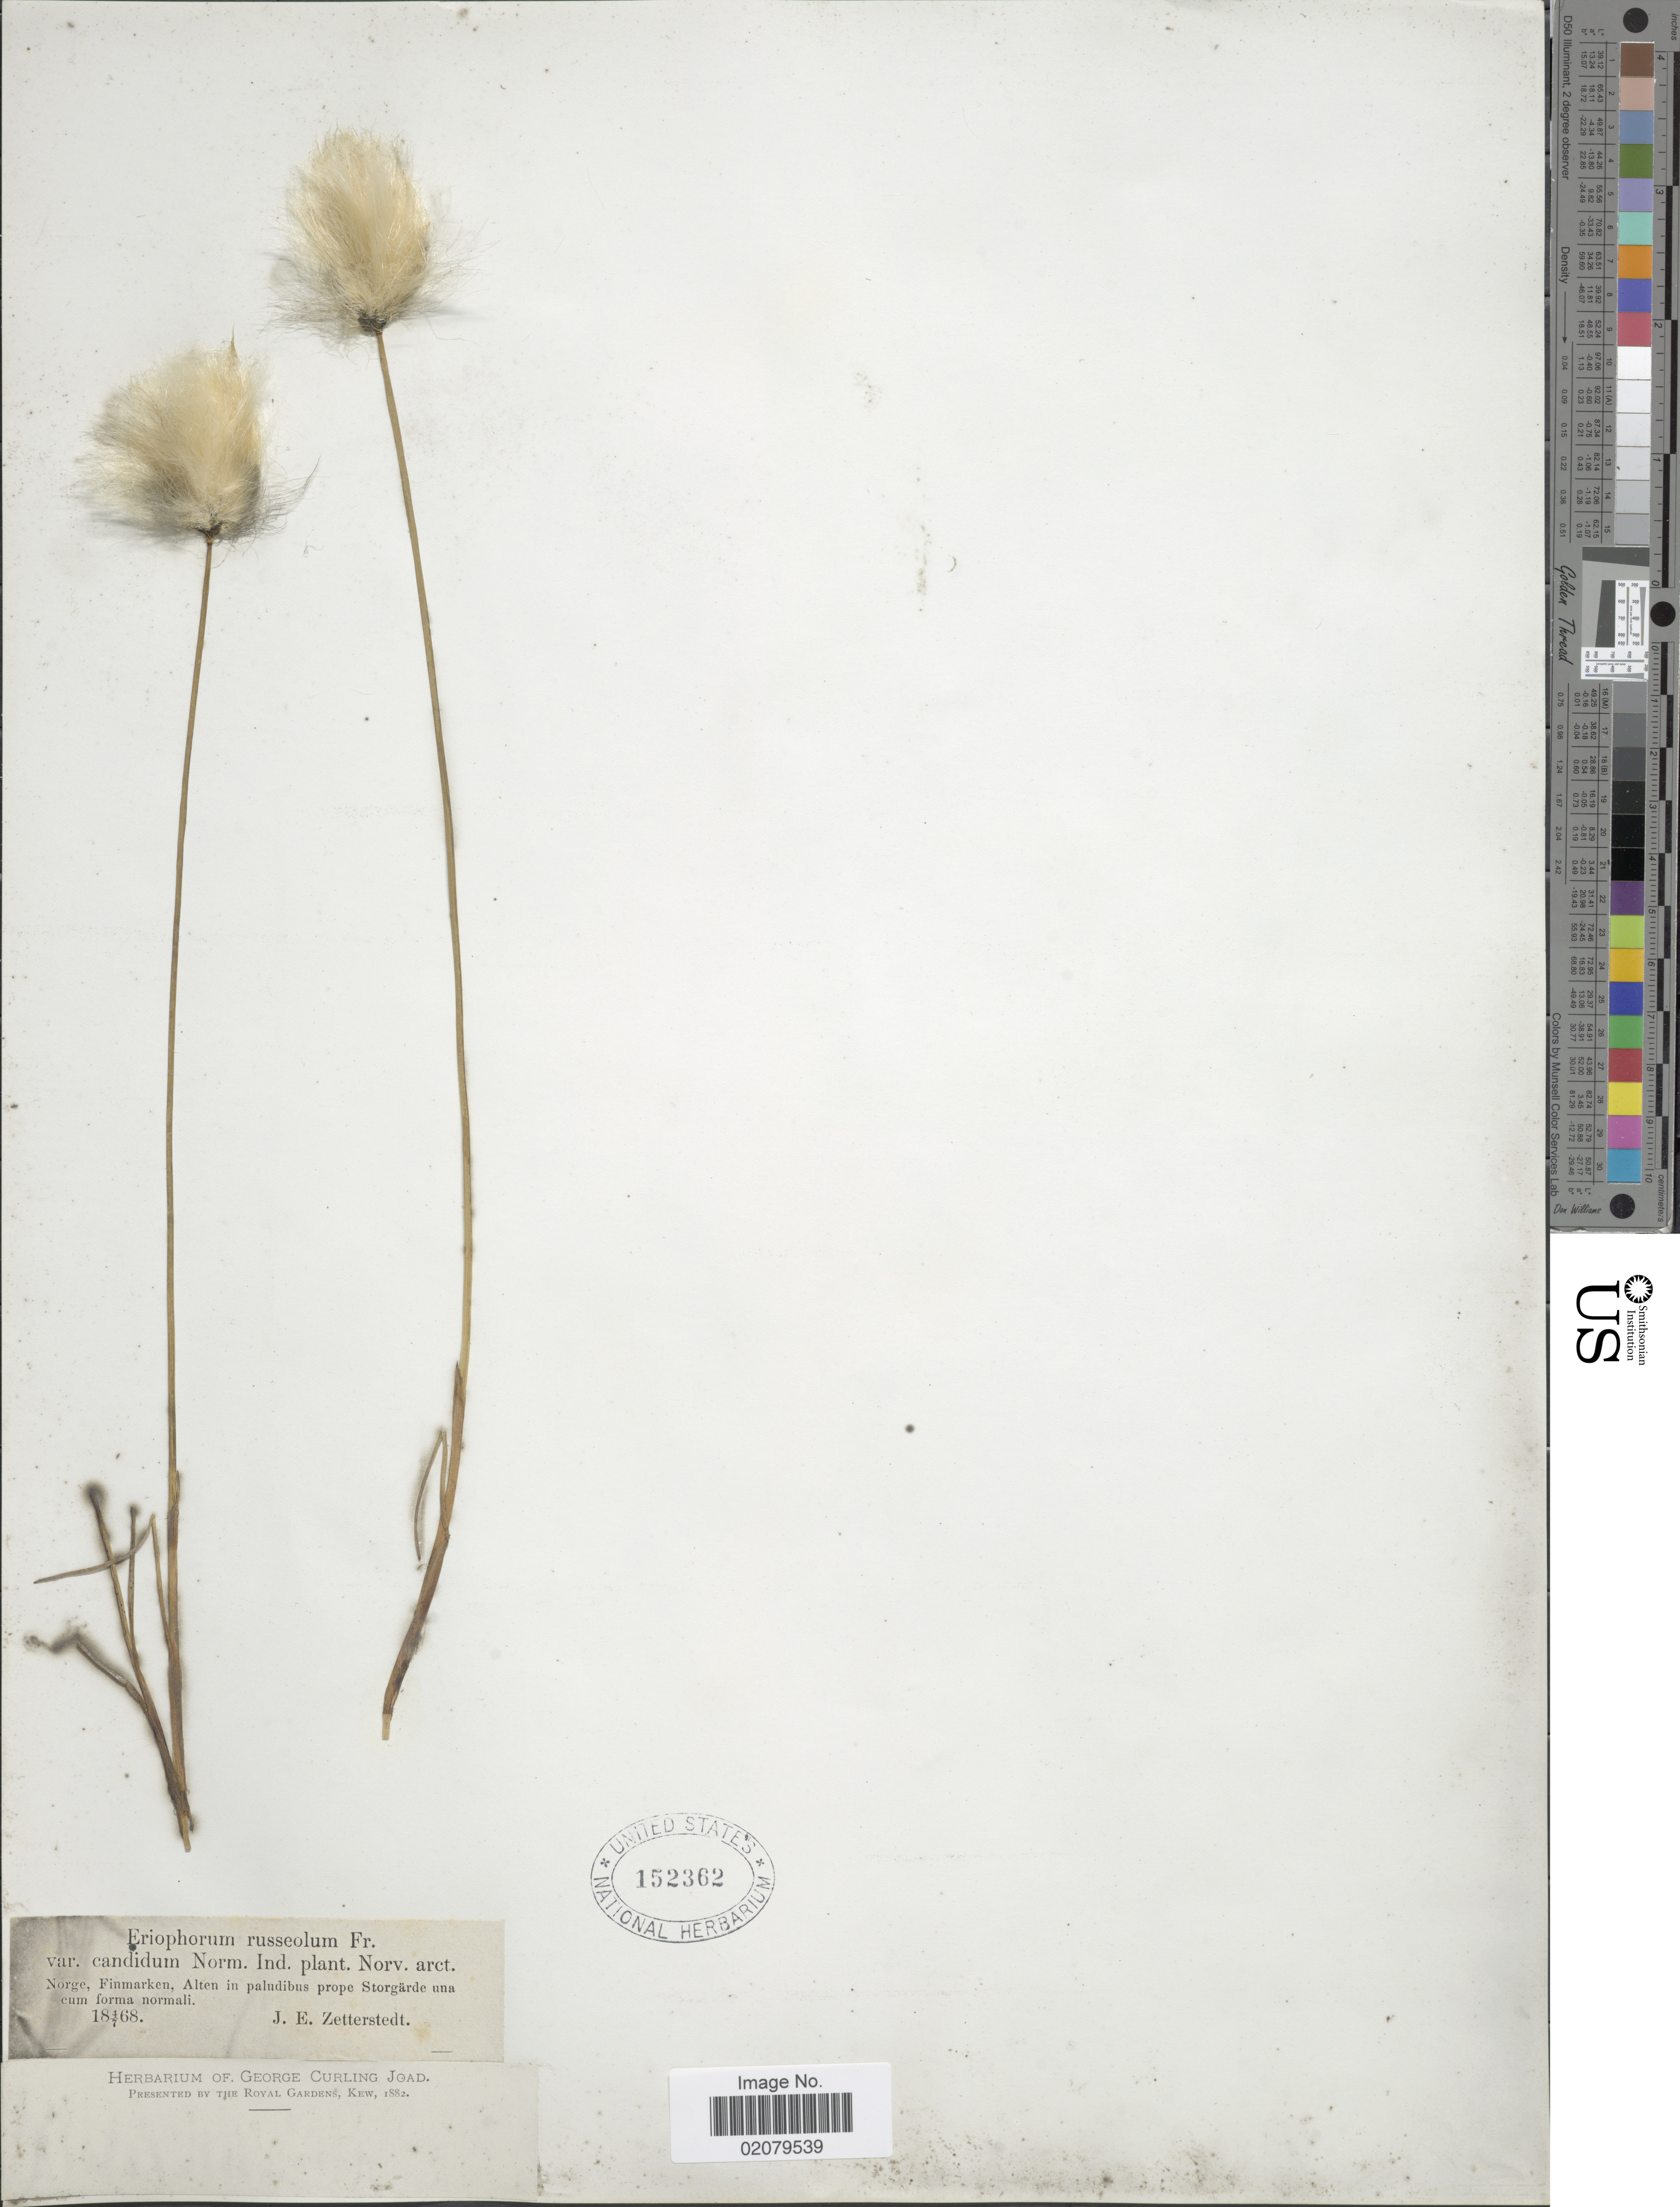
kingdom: Plantae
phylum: Tracheophyta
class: Liliopsida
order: Poales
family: Cyperaceae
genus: Eriophorum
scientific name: Eriophorum chamissonis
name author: C.A. Mey.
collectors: J.E. Zetterstedt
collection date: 1868-07-04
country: Norway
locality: Norge, Finmarken, Alten in paludibus prope Storgarde una cum forma normali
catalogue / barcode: US 152362